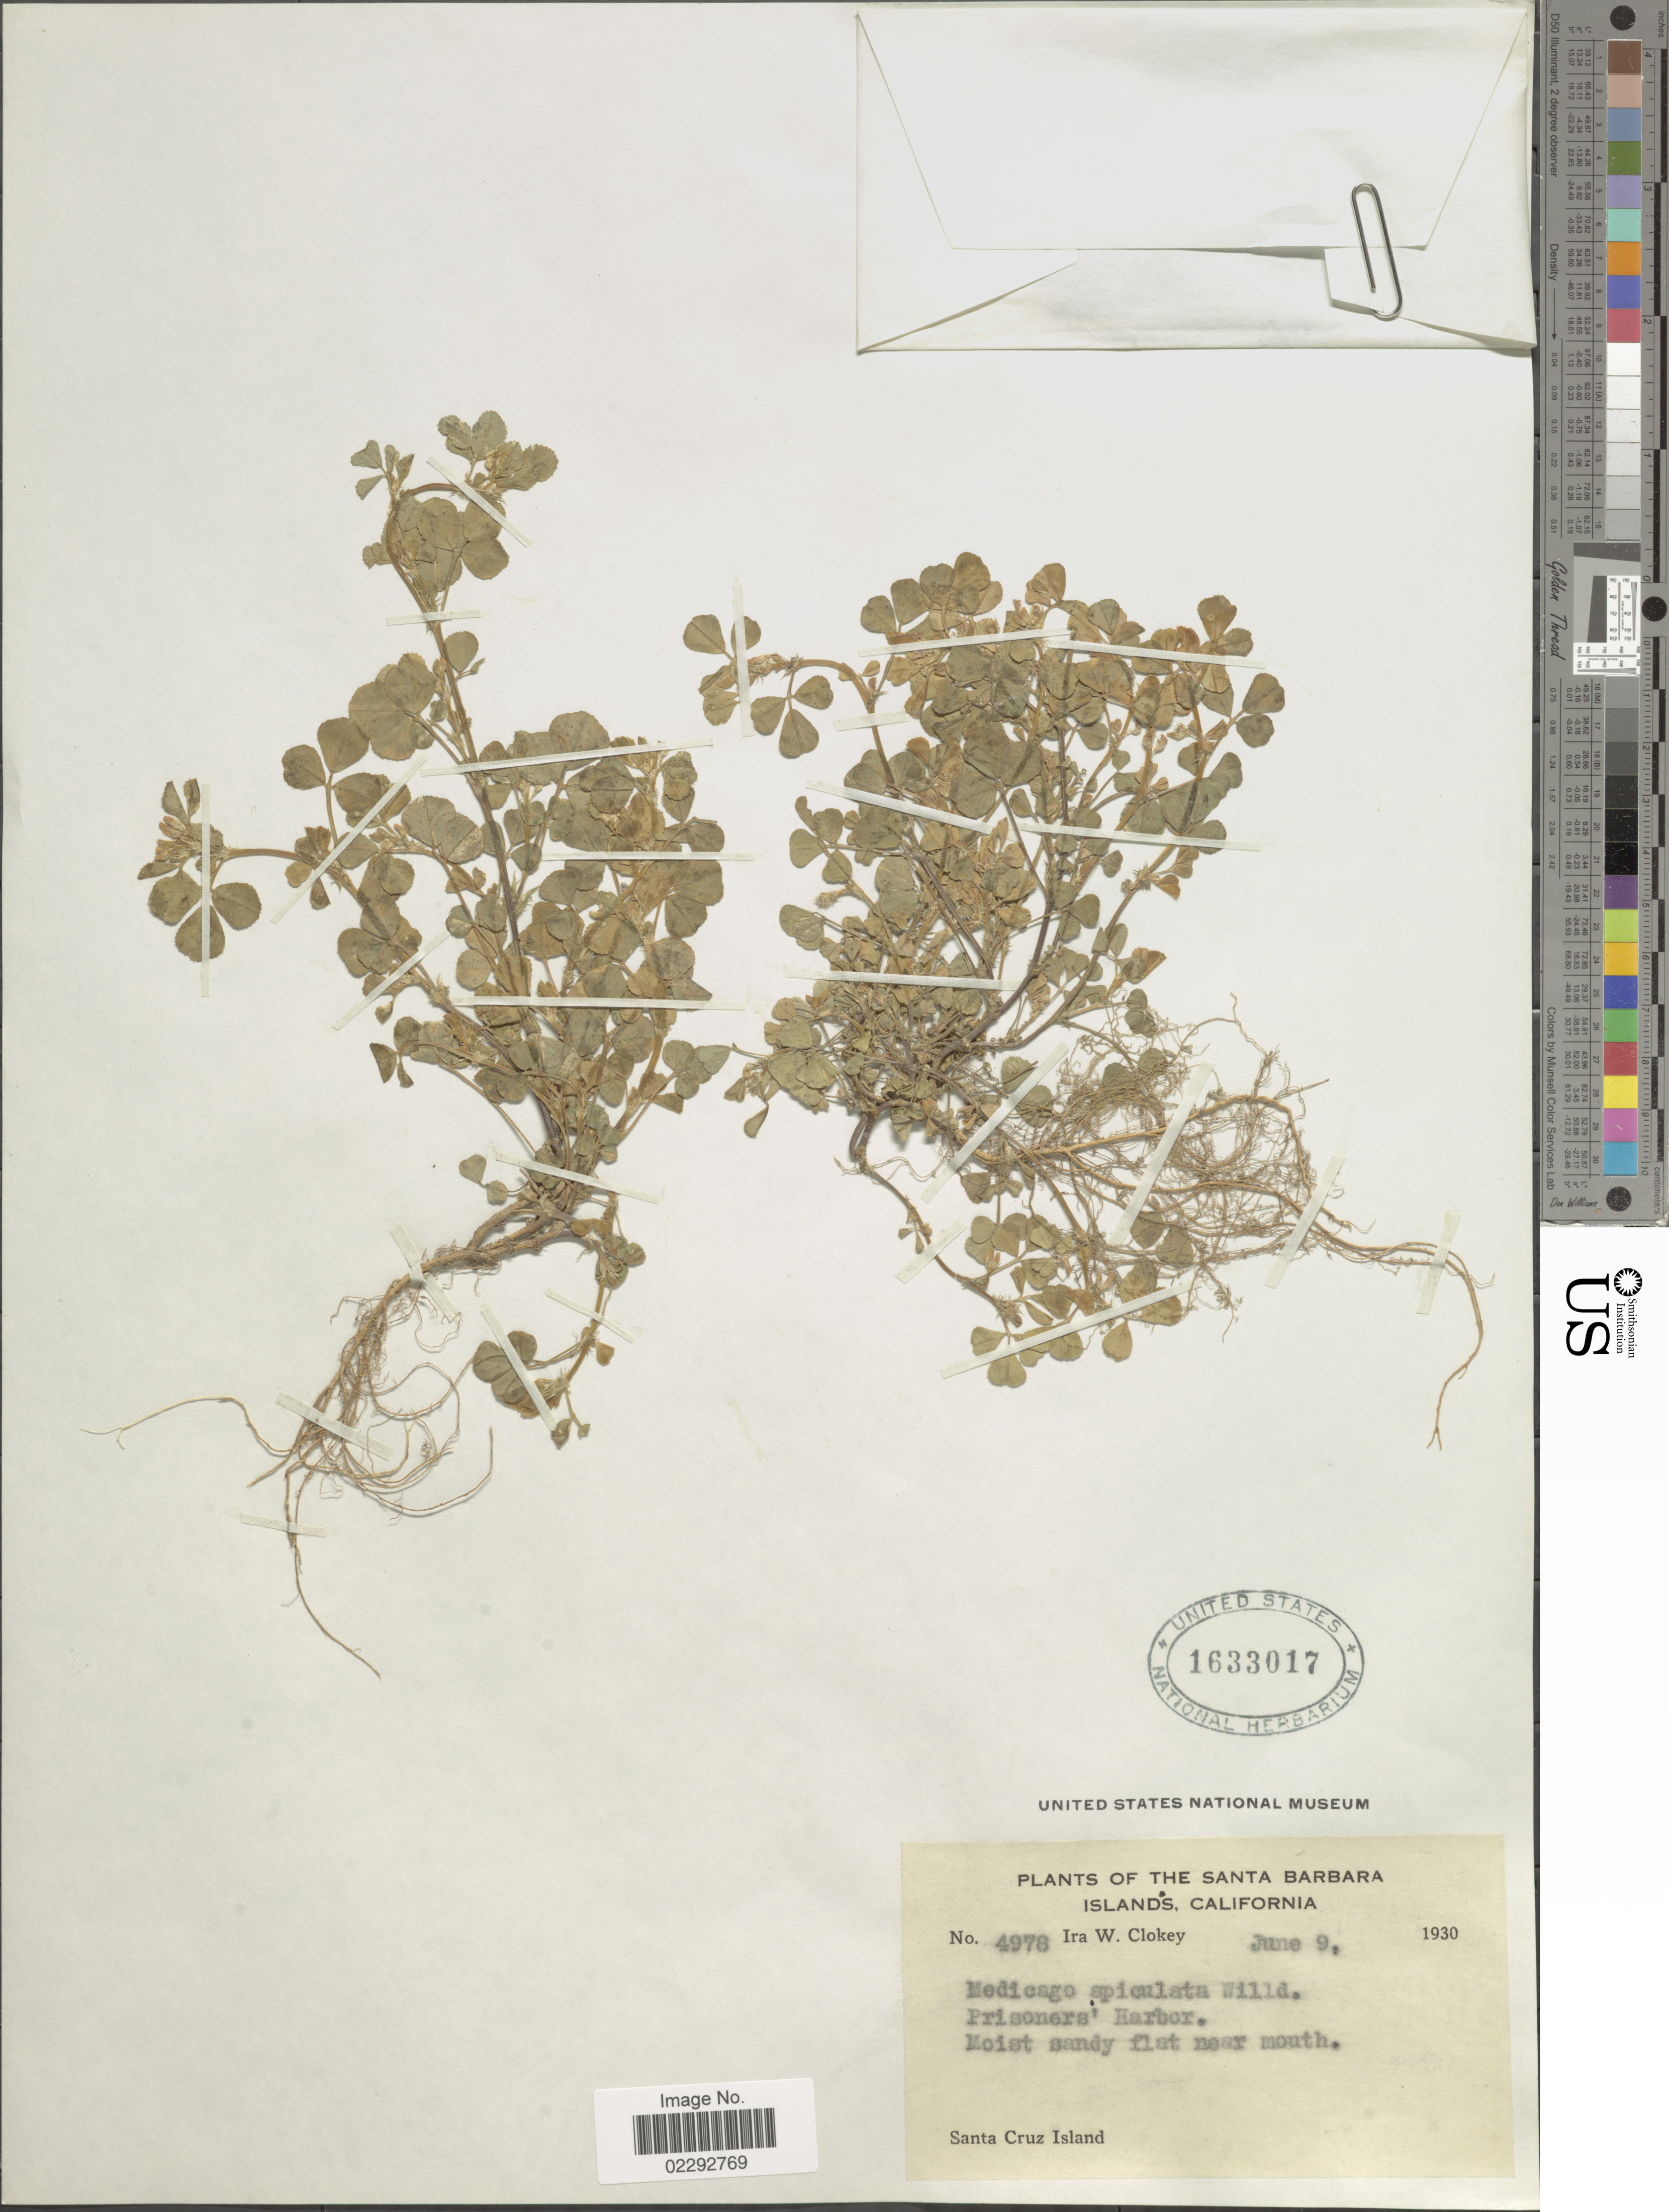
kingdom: Plantae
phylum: Tracheophyta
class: Magnoliopsida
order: Fabales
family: Fabaceae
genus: Medicago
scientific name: Medicago hispida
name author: Gaertn.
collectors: I. W. Clokey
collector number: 4978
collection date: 1930-06-09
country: United States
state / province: California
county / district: Santa Barbara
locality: Santa Barbara Islands. Prisoner's Harbor. Santa Cruz Island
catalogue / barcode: US 1633017